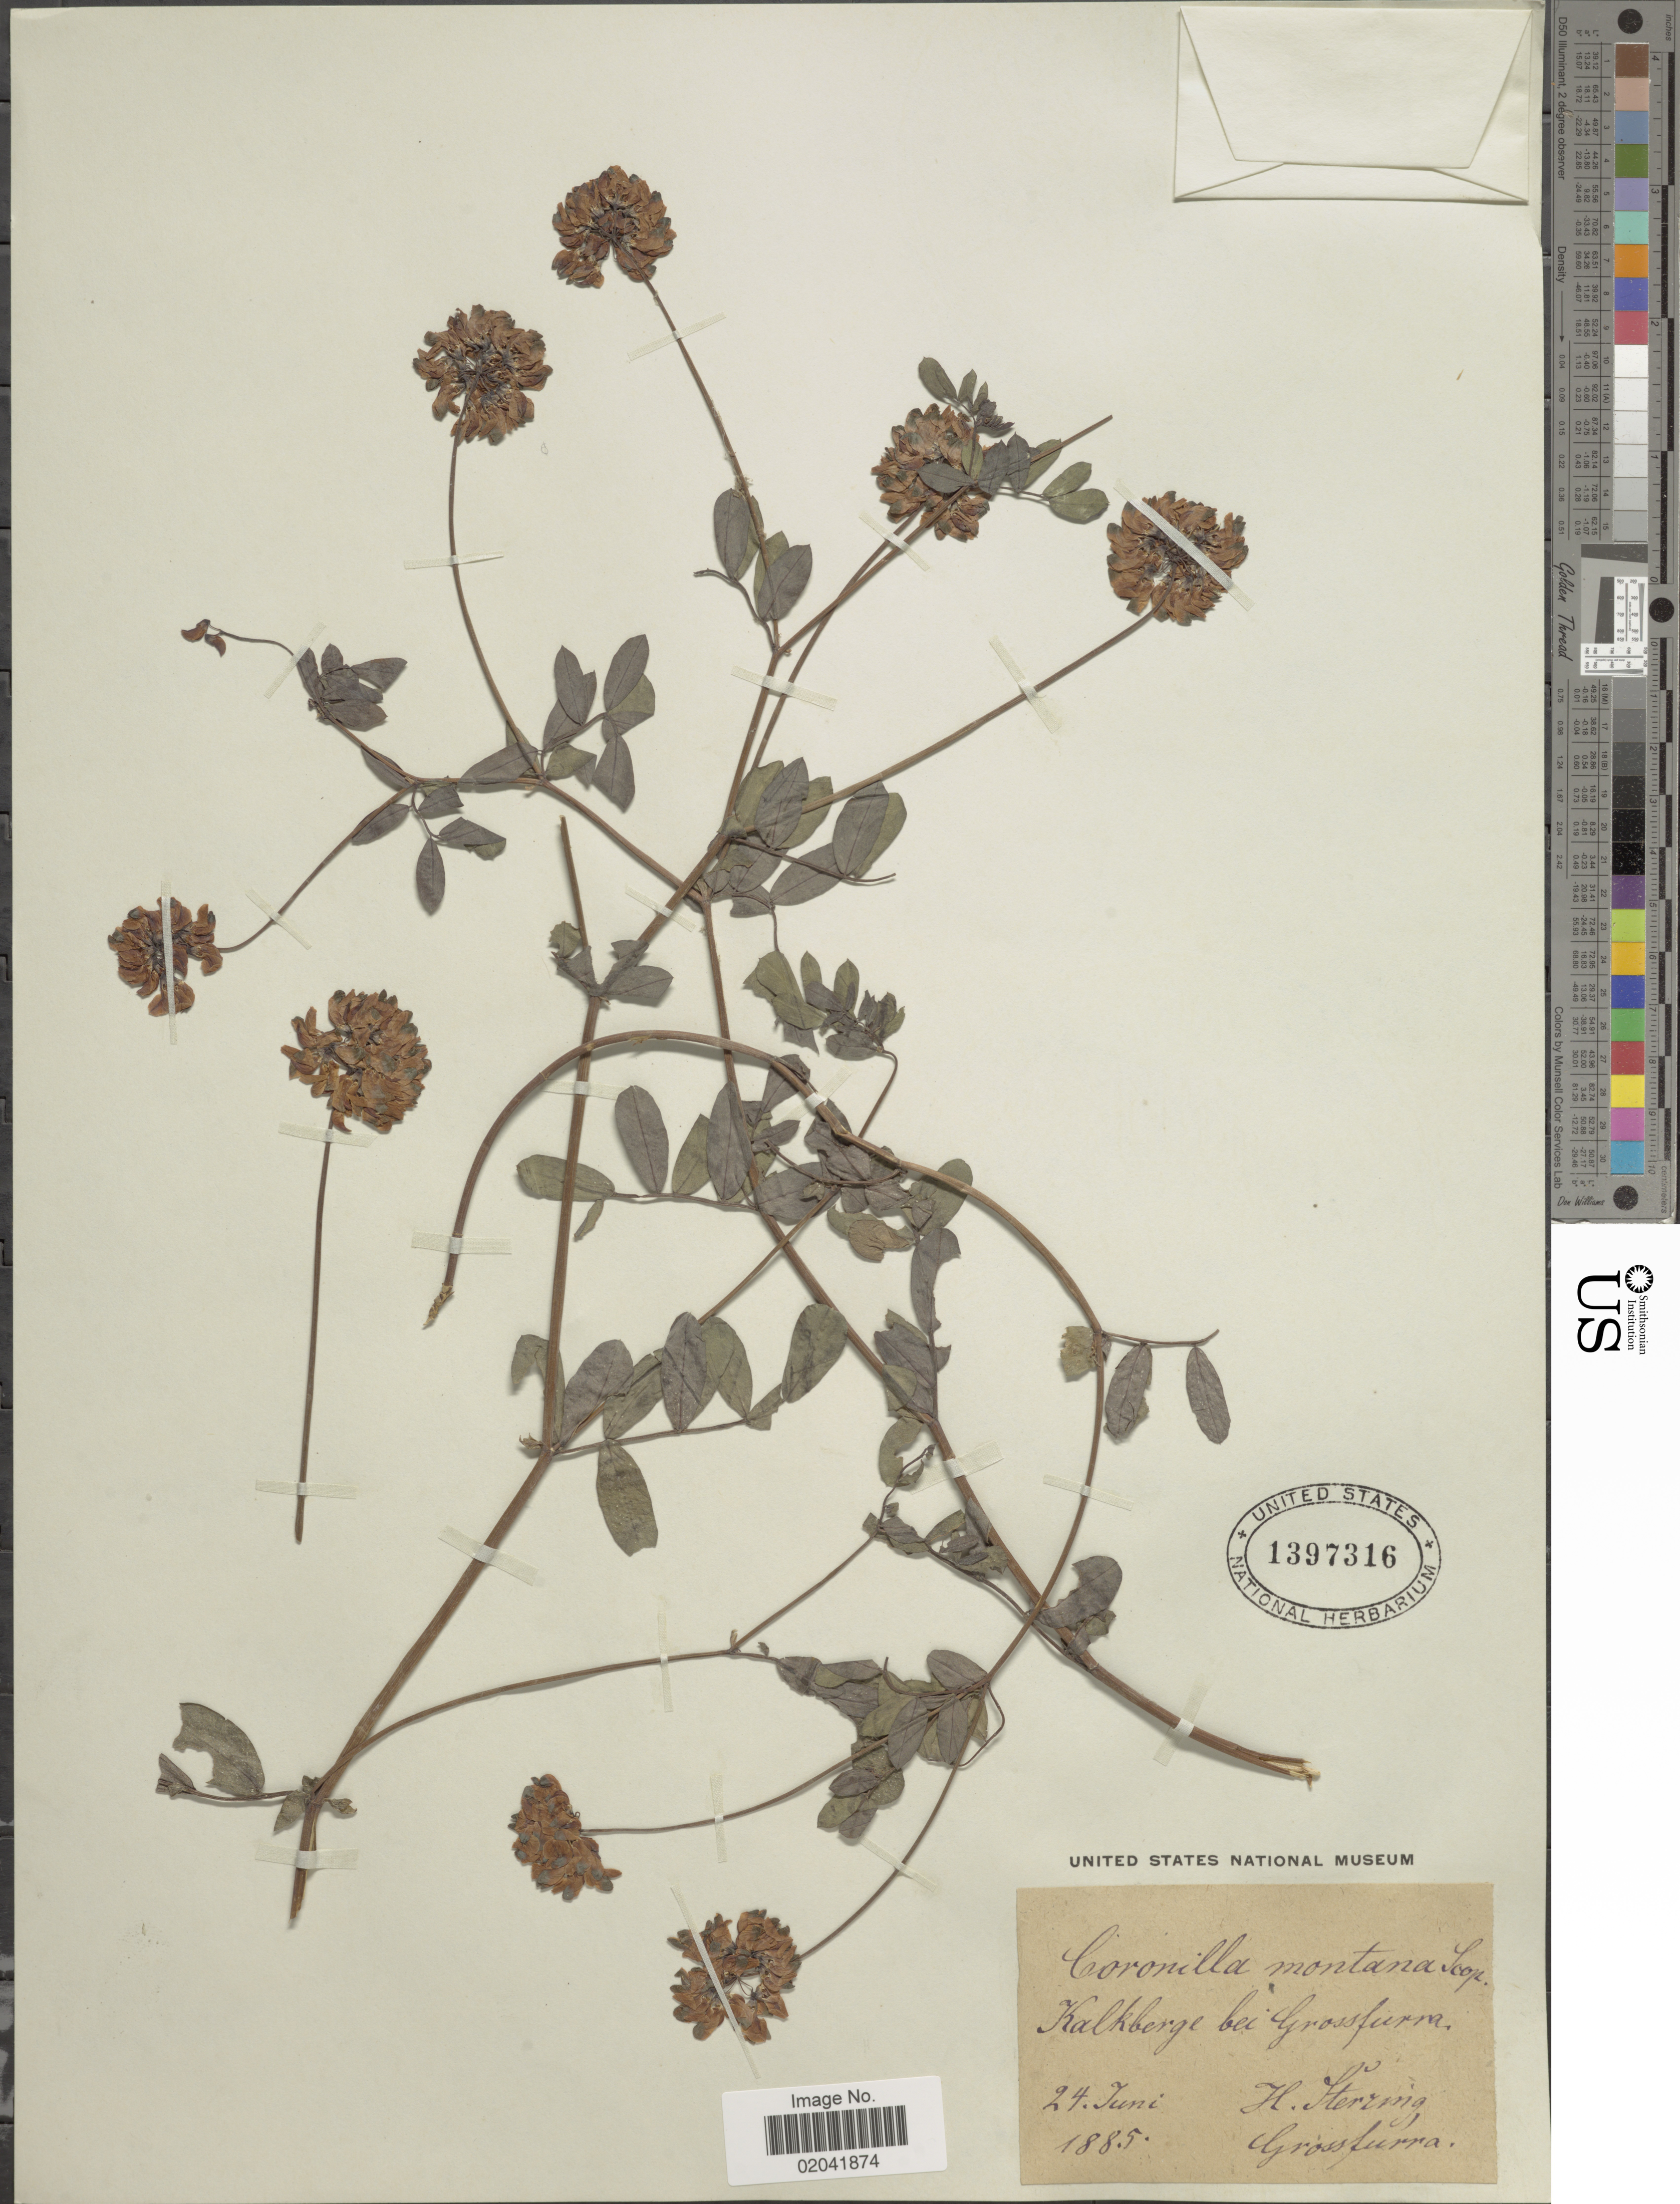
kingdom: Plantae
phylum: Tracheophyta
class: Magnoliopsida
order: Fabales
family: Fabaceae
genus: Coronilla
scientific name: Coronilla montana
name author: Scop.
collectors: H. F. Sterzing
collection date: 1885-06-24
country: Germany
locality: Kalkberge bei Grossfur [illegible text]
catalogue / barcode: US 1397316